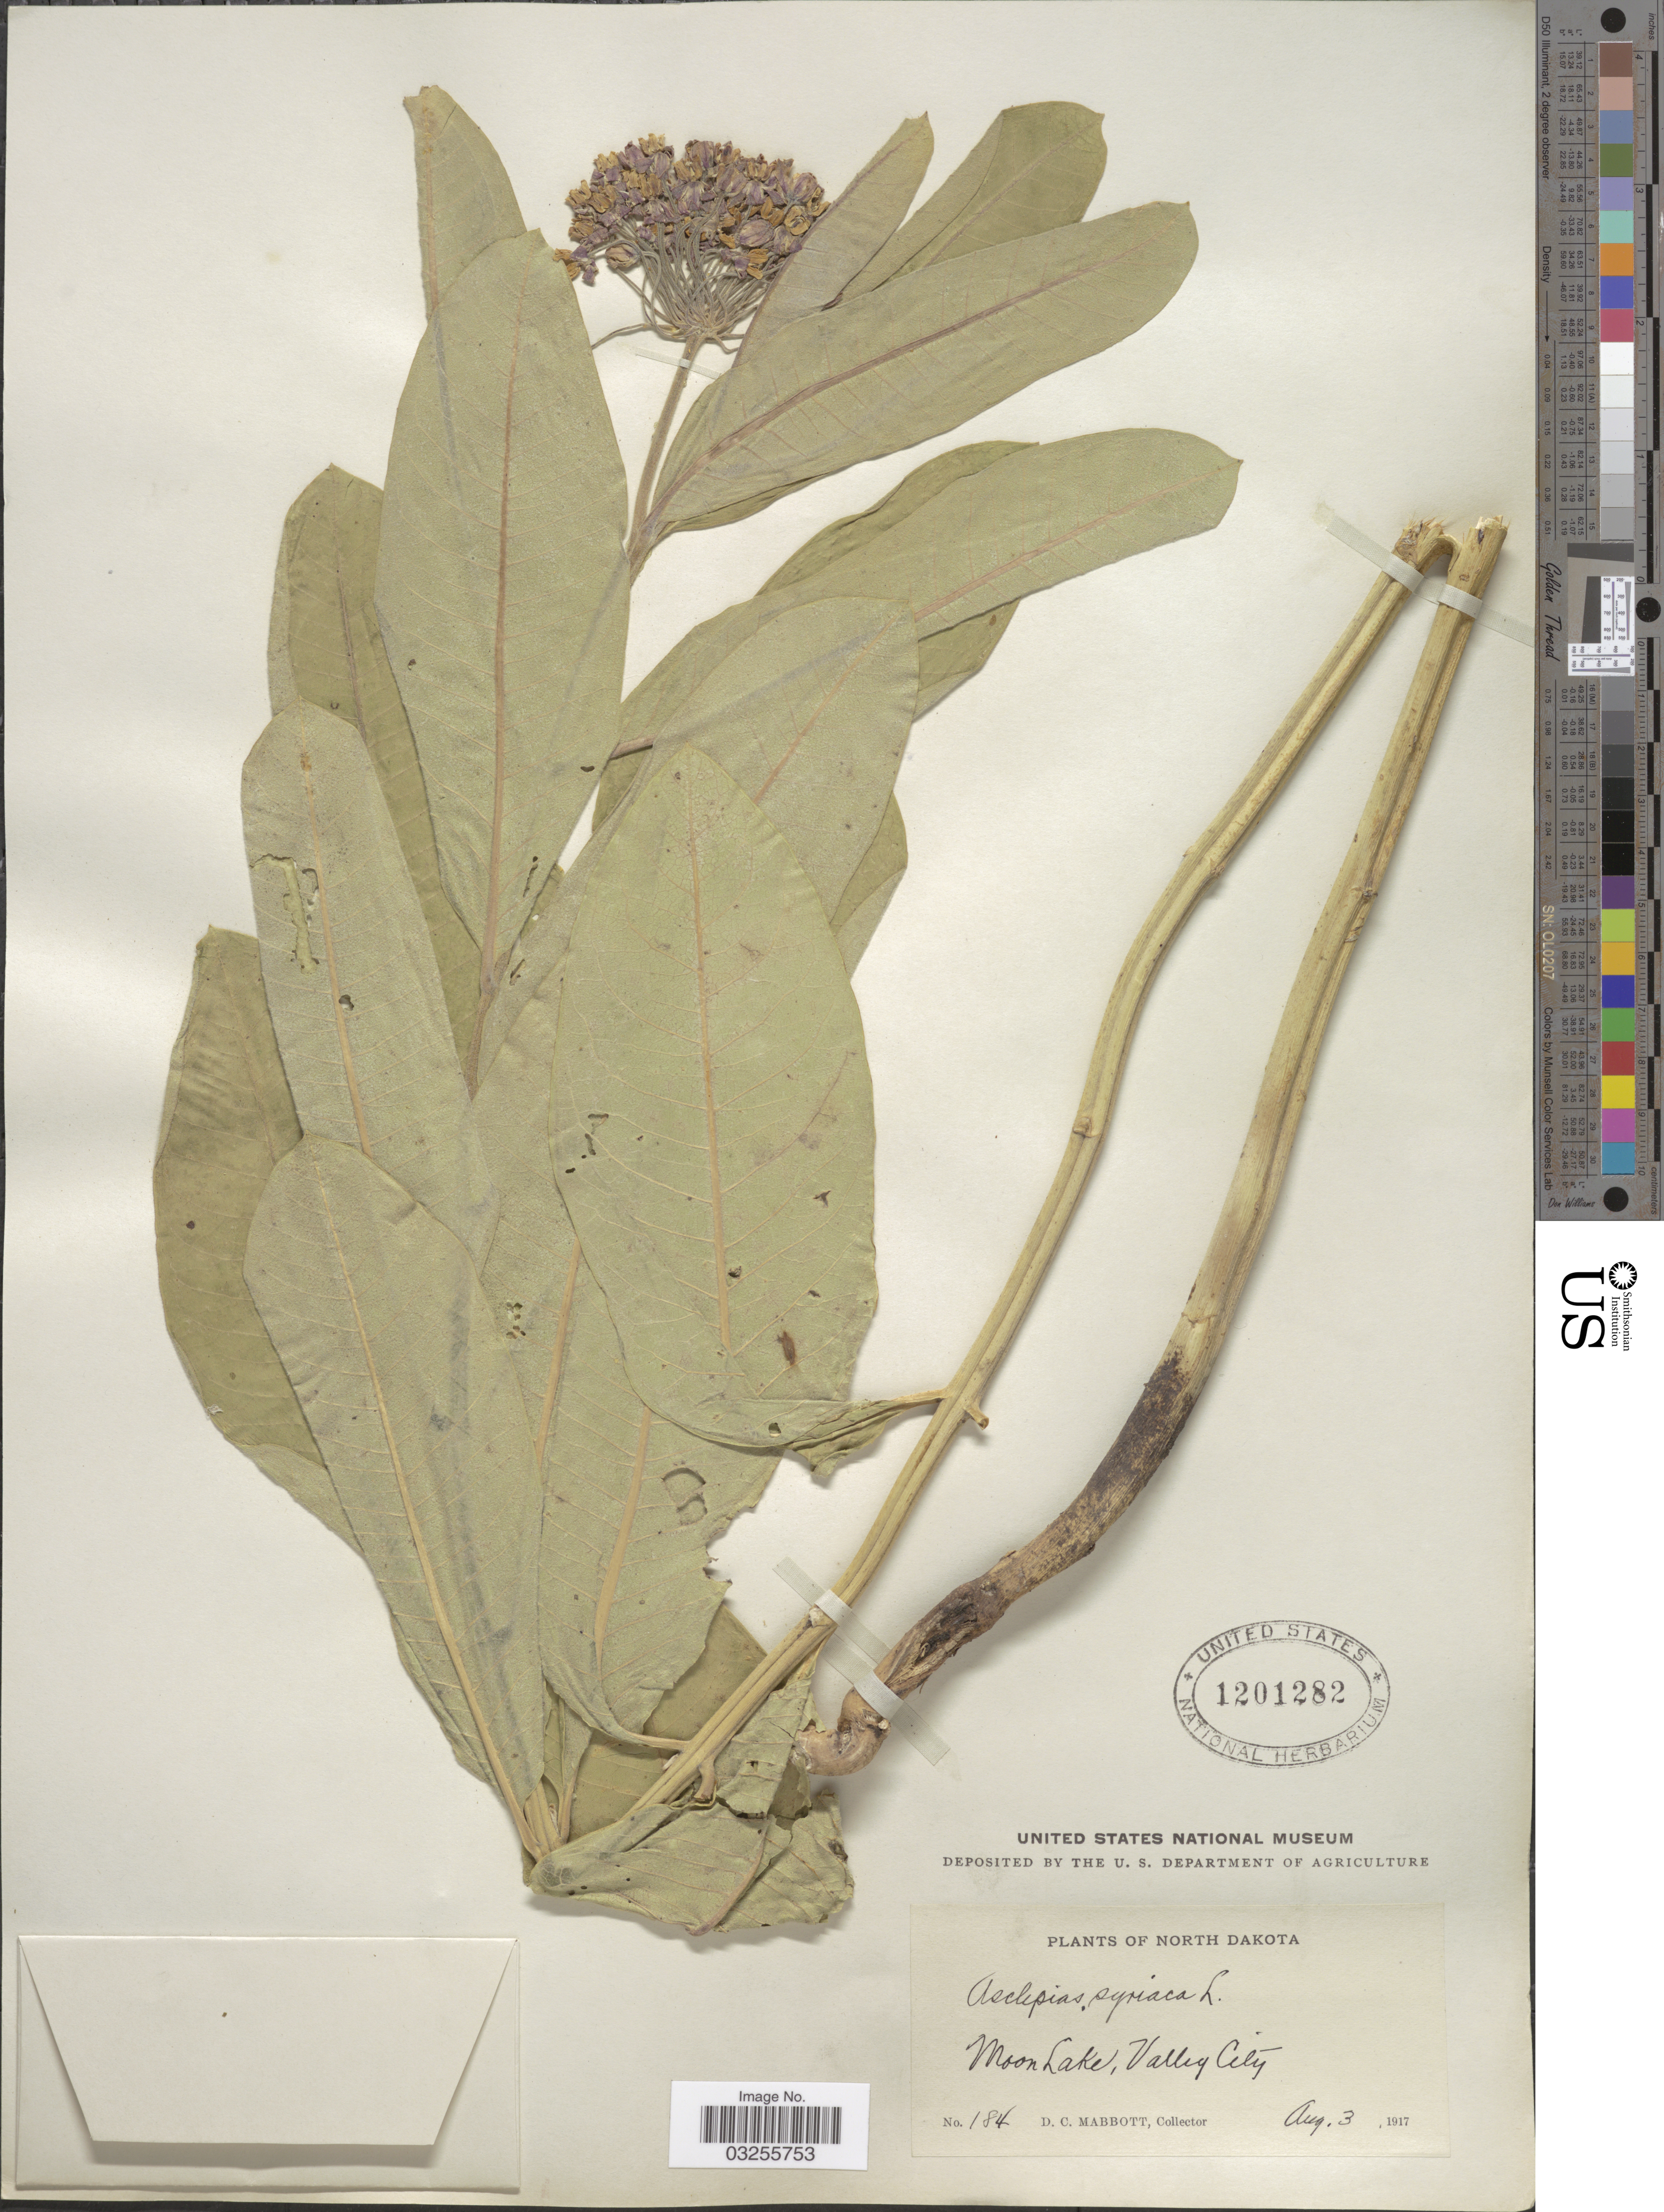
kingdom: Plantae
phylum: Tracheophyta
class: Magnoliopsida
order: Gentianales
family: Apocynaceae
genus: Asclepias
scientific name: Asclepias syriaca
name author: L.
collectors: D. Mabbott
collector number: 184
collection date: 1917-08-03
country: United States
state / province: North Dakota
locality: Moon Lake, Valley City.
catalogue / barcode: US 1201282